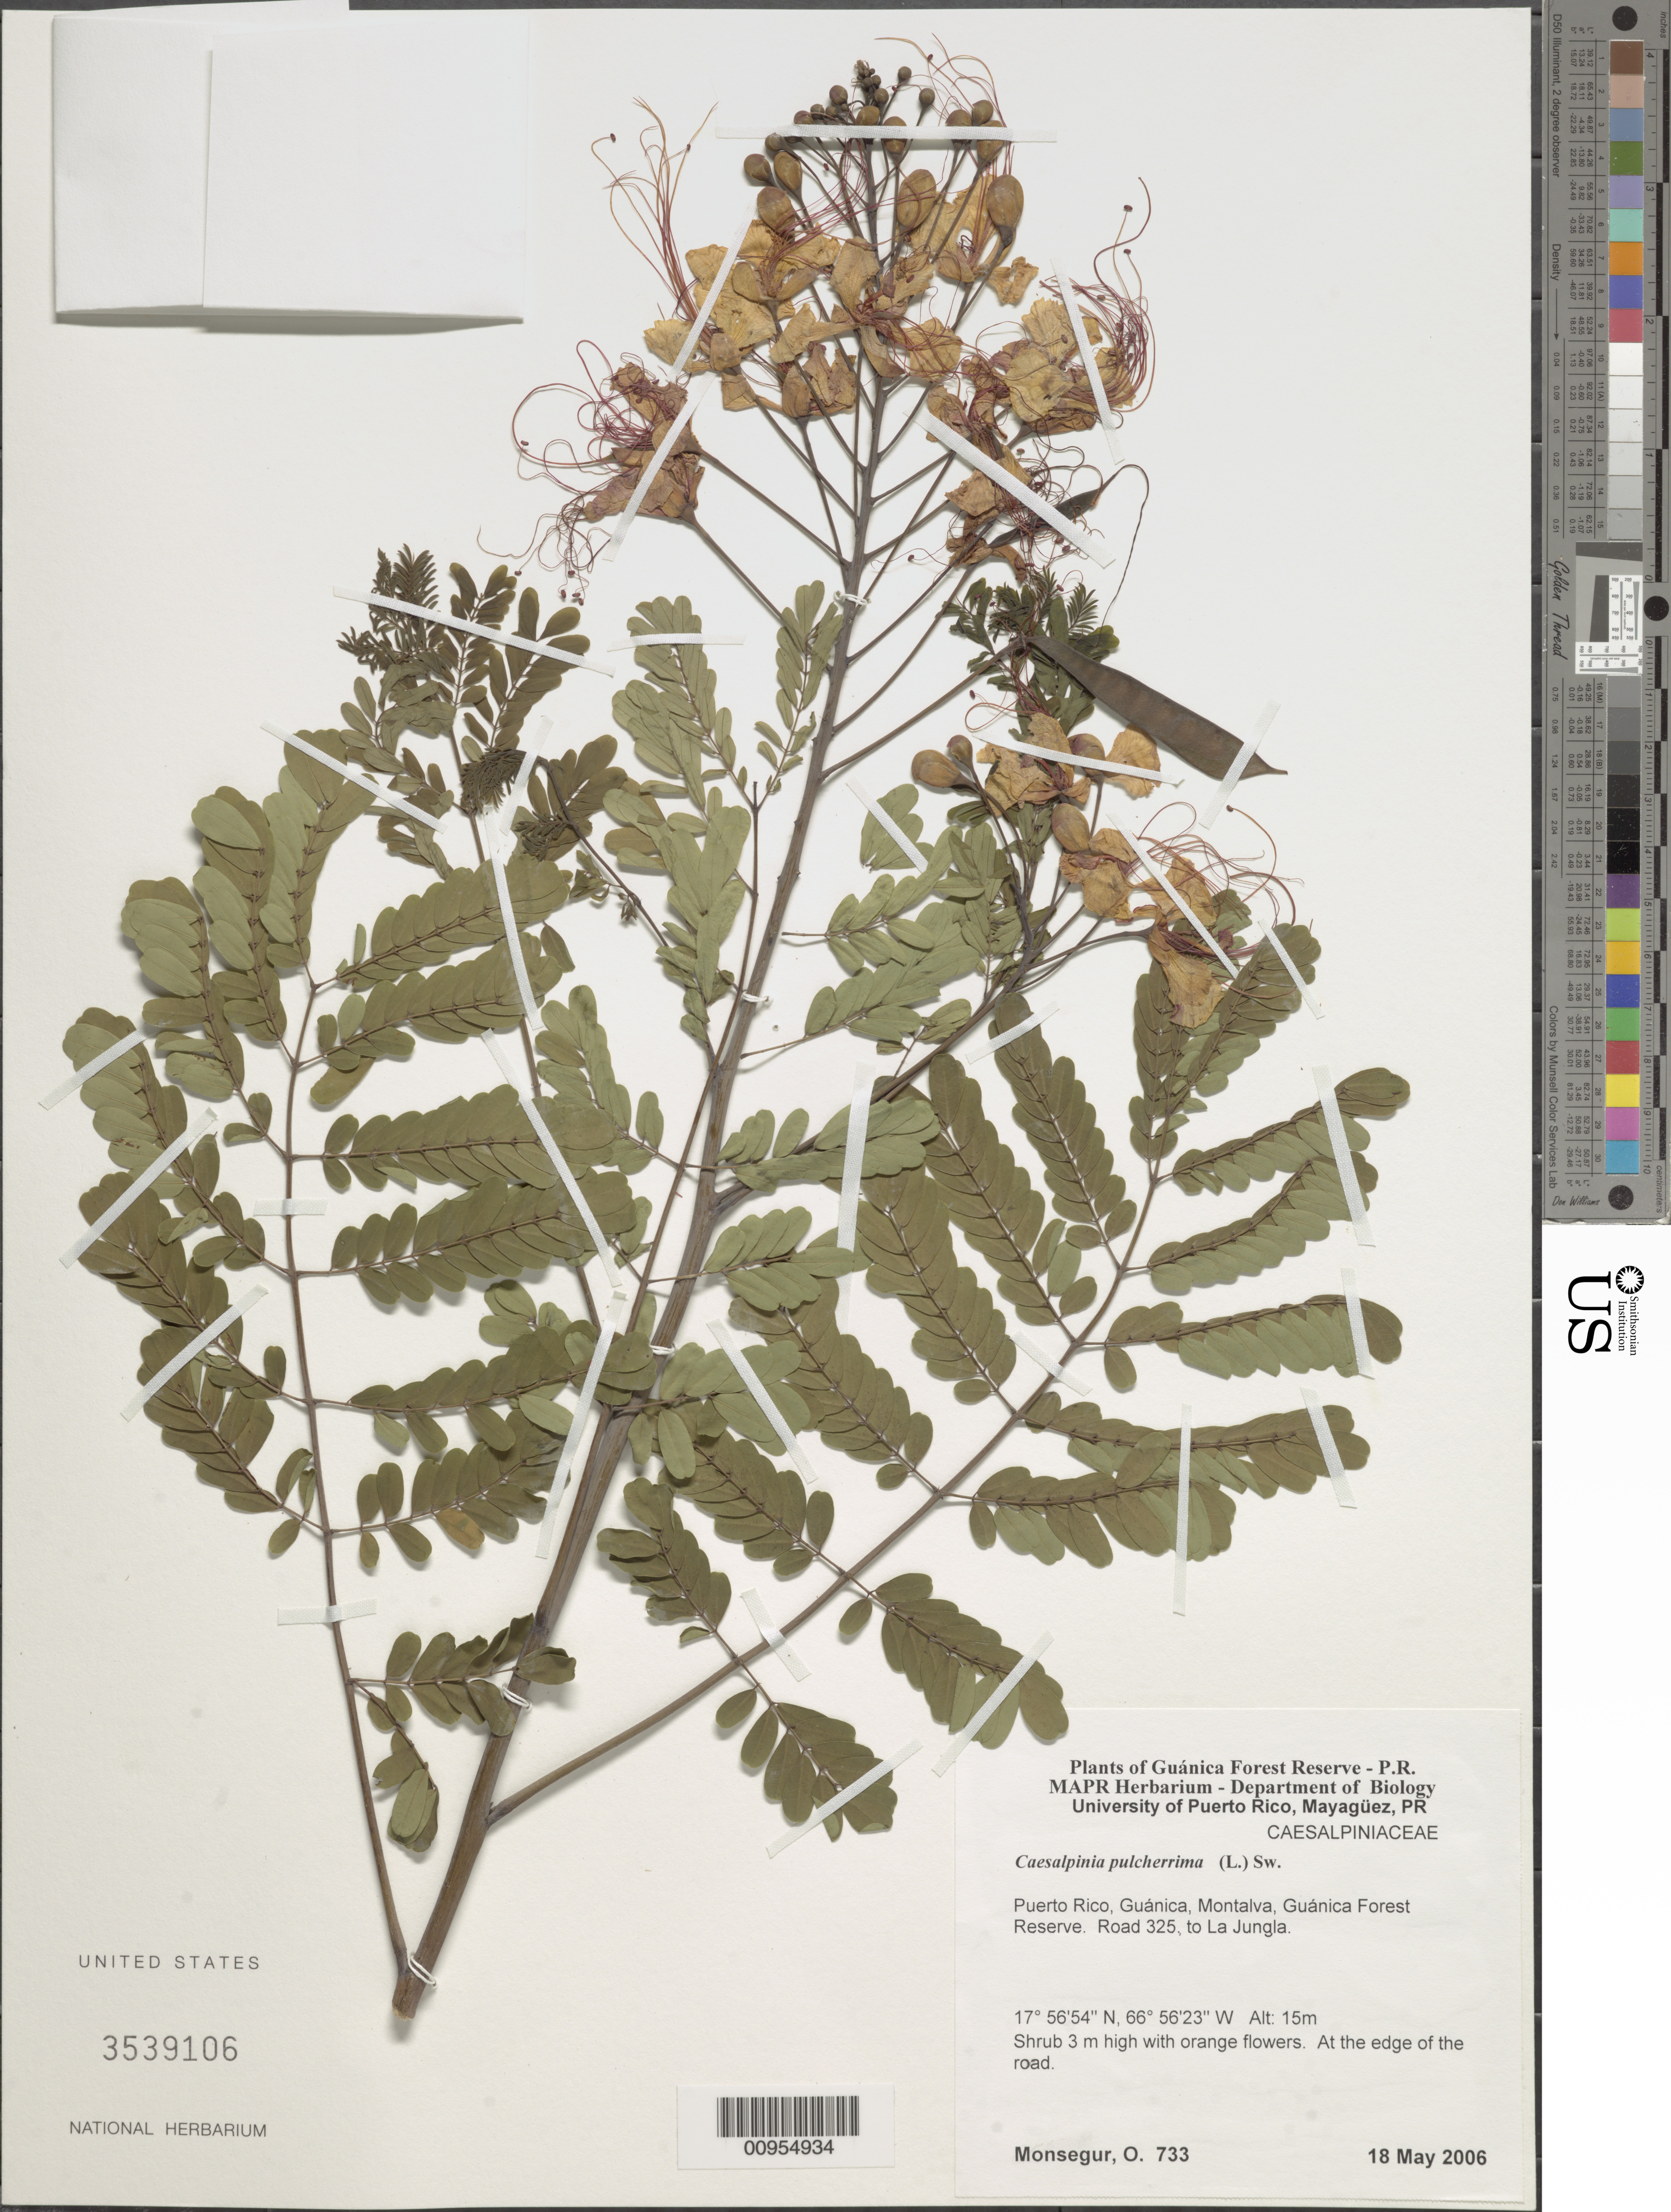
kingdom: Plantae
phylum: Tracheophyta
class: Magnoliopsida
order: Fabales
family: Fabaceae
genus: Caesalpinia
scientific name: Caesalpinia pulcherrima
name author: (L.) Sw.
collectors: O. Monsegur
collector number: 733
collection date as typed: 18 May 2006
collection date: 2006-05-18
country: Puerto Rico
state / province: Guánica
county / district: Montalva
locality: Guánica Forest Reserve. Road 325, to La Jungla.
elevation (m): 15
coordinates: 17.56544, 66.56234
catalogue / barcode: US 3539106